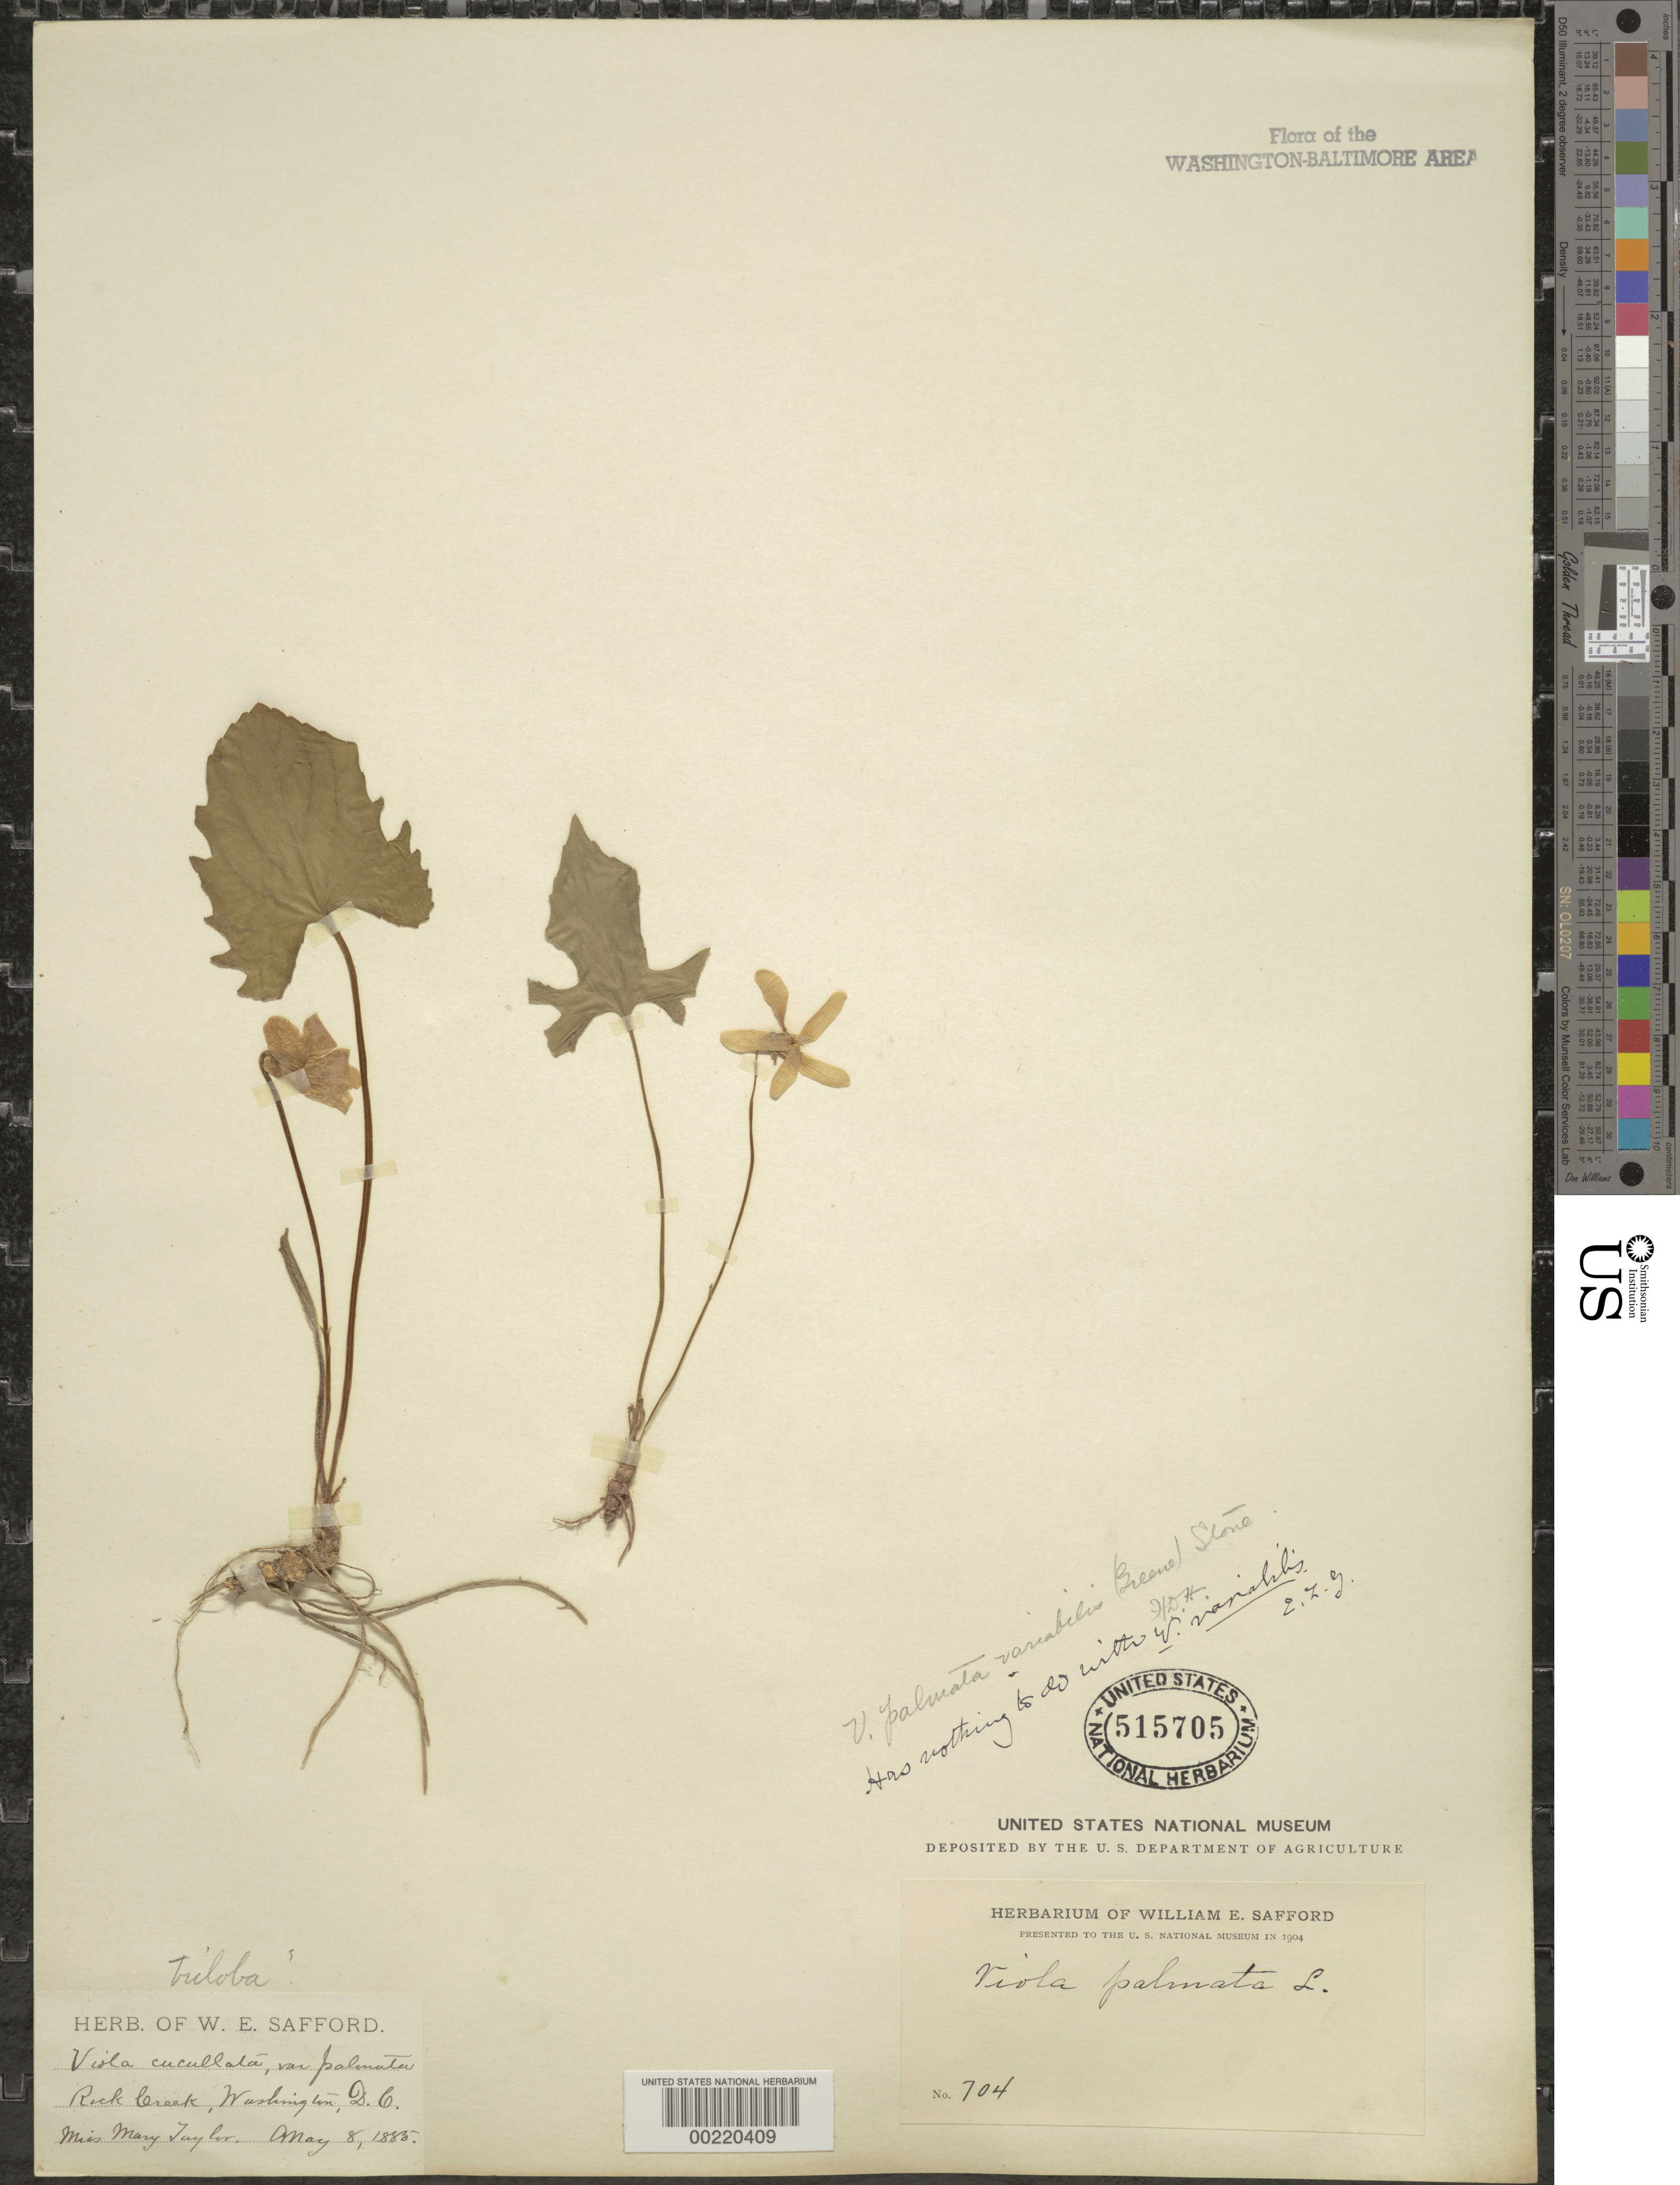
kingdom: Plantae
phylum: Tracheophyta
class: Magnoliopsida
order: Malpighiales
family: Violaceae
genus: Viola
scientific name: Viola palmata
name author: L.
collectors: J. Taylor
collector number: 704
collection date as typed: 08 May 1885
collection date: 1885-05-08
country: United States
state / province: District of Columbia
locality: Rock Creek Rock Creek Park and vicinity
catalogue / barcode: US 515705